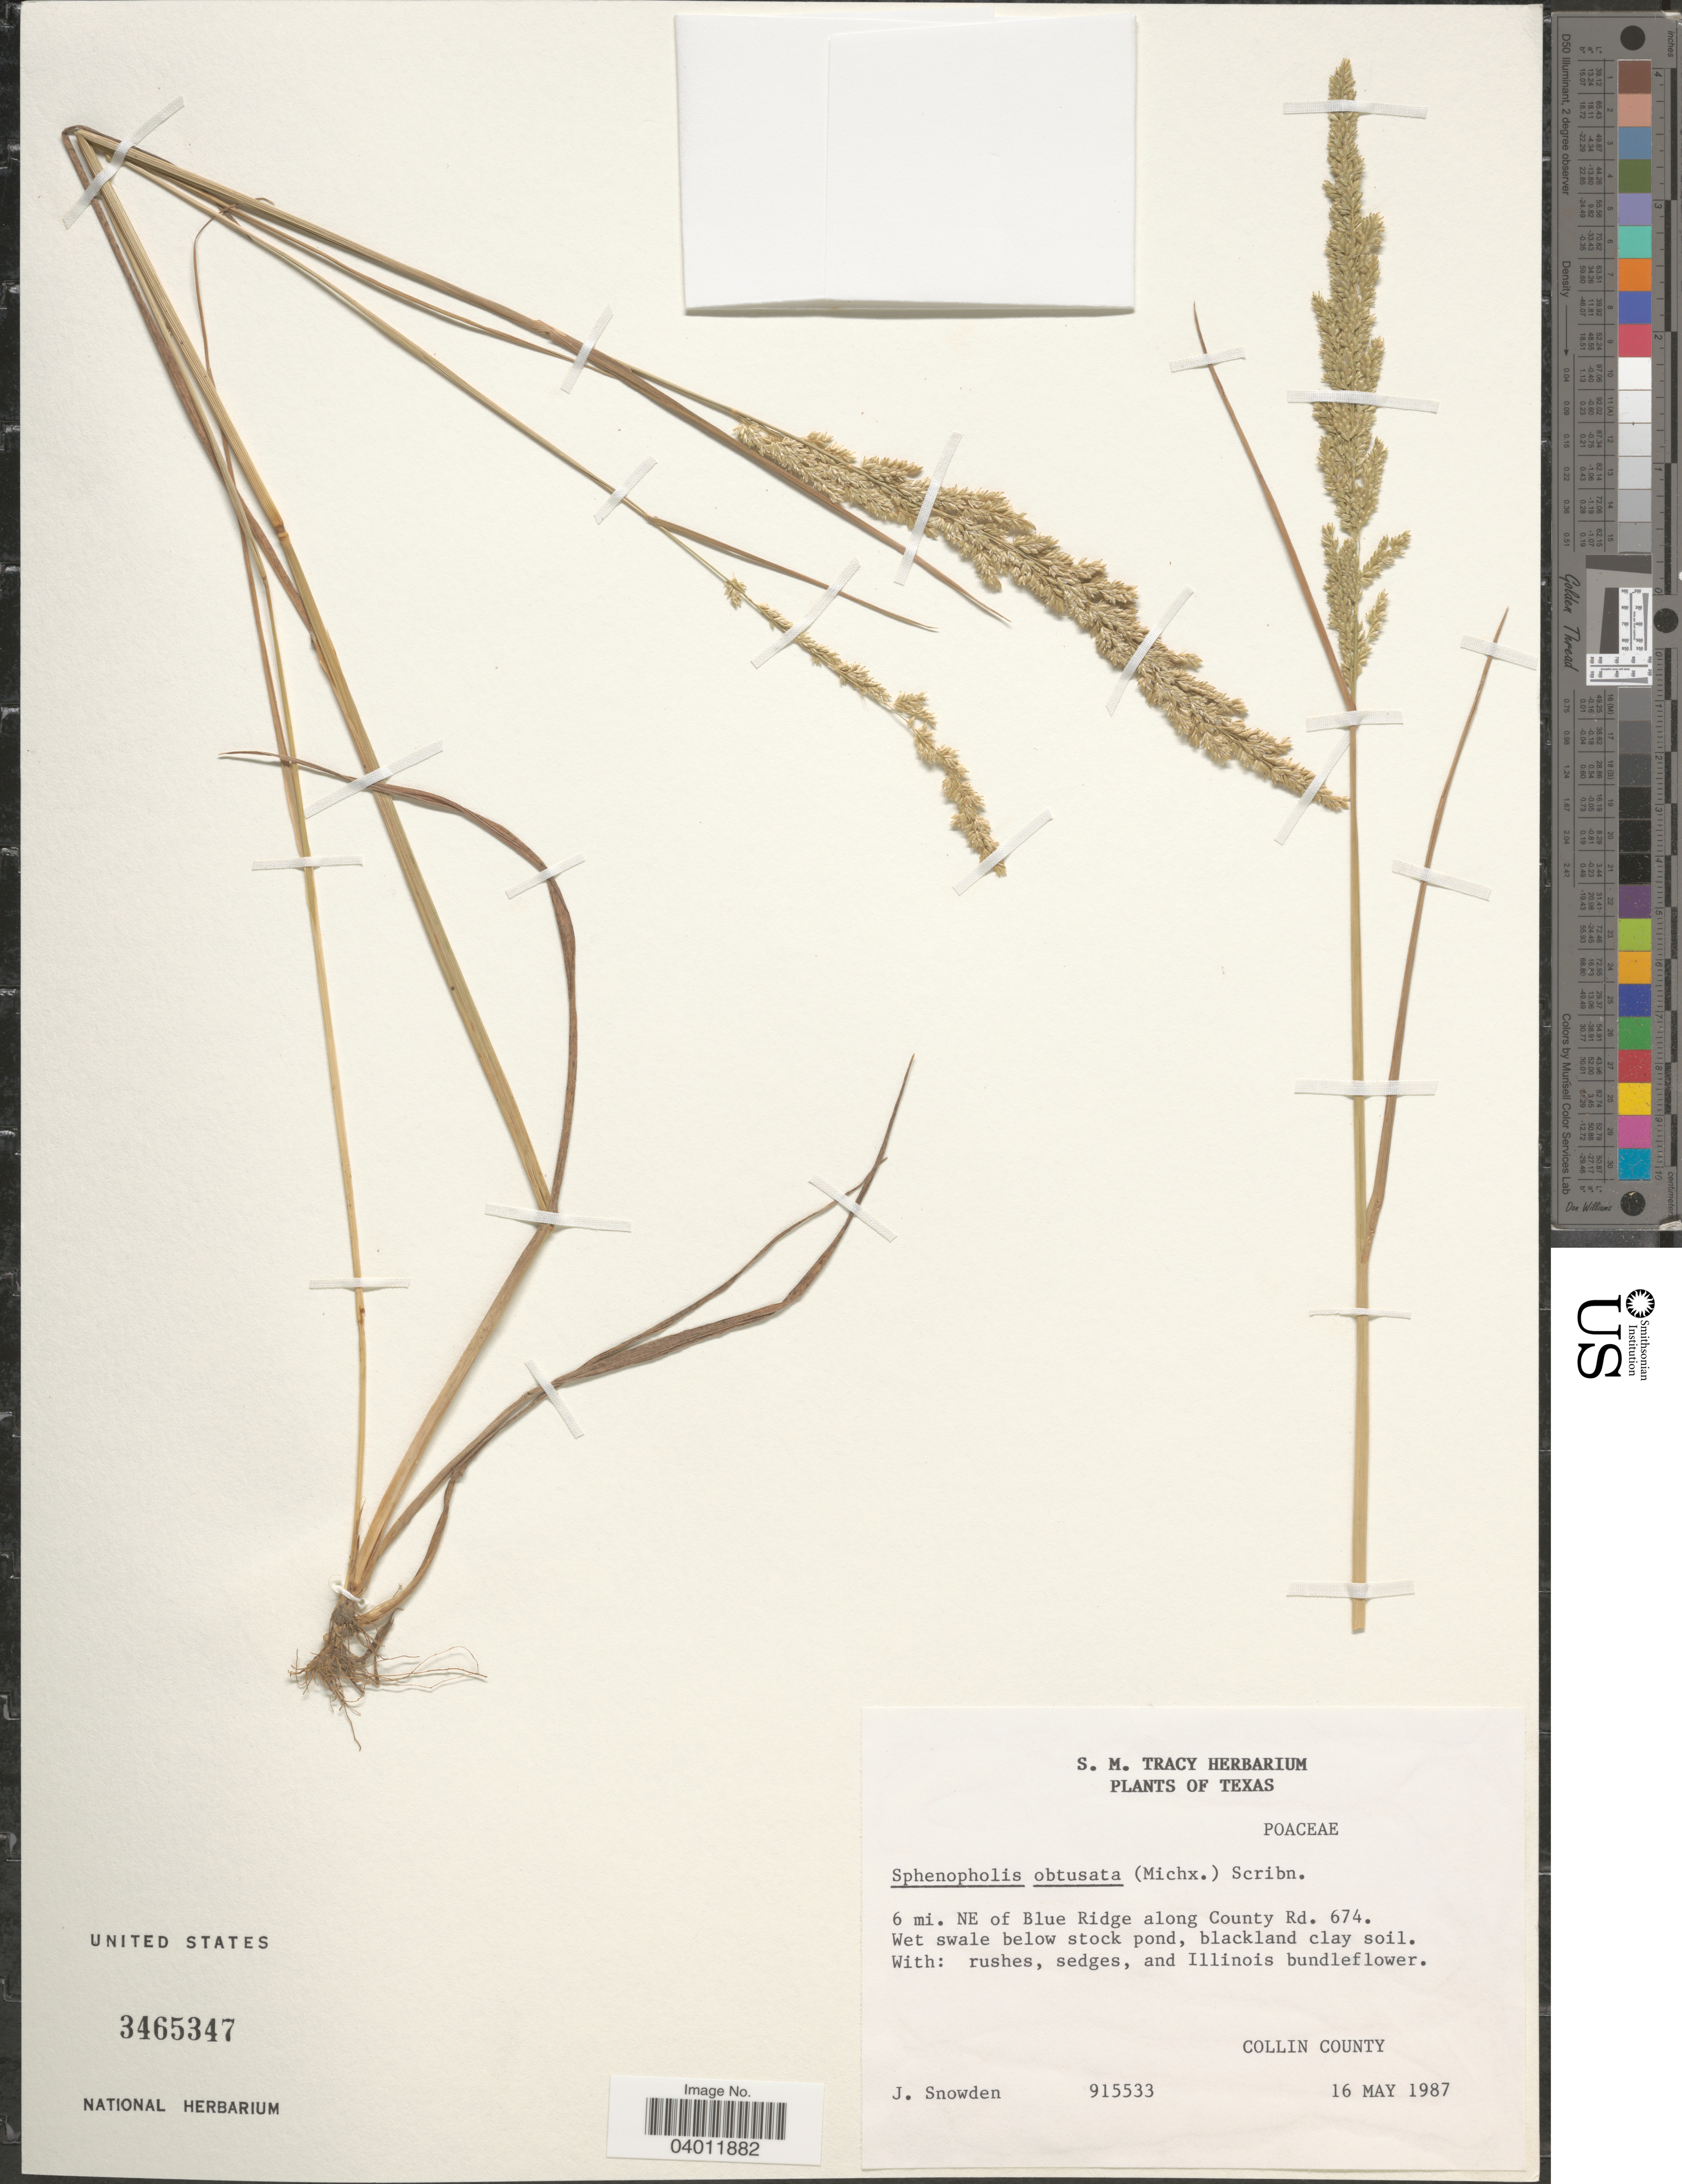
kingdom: Plantae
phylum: Tracheophyta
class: Liliopsida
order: Poales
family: Poaceae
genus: Sphenopholis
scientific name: Sphenopholis obtusata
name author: (Michx.) Scribn.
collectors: J. Snowden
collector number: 915533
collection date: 1987-05-16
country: United States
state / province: Texas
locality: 6 mi. NE of Blue Ridge along County Rd. 674. Collin County.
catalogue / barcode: US 3465347